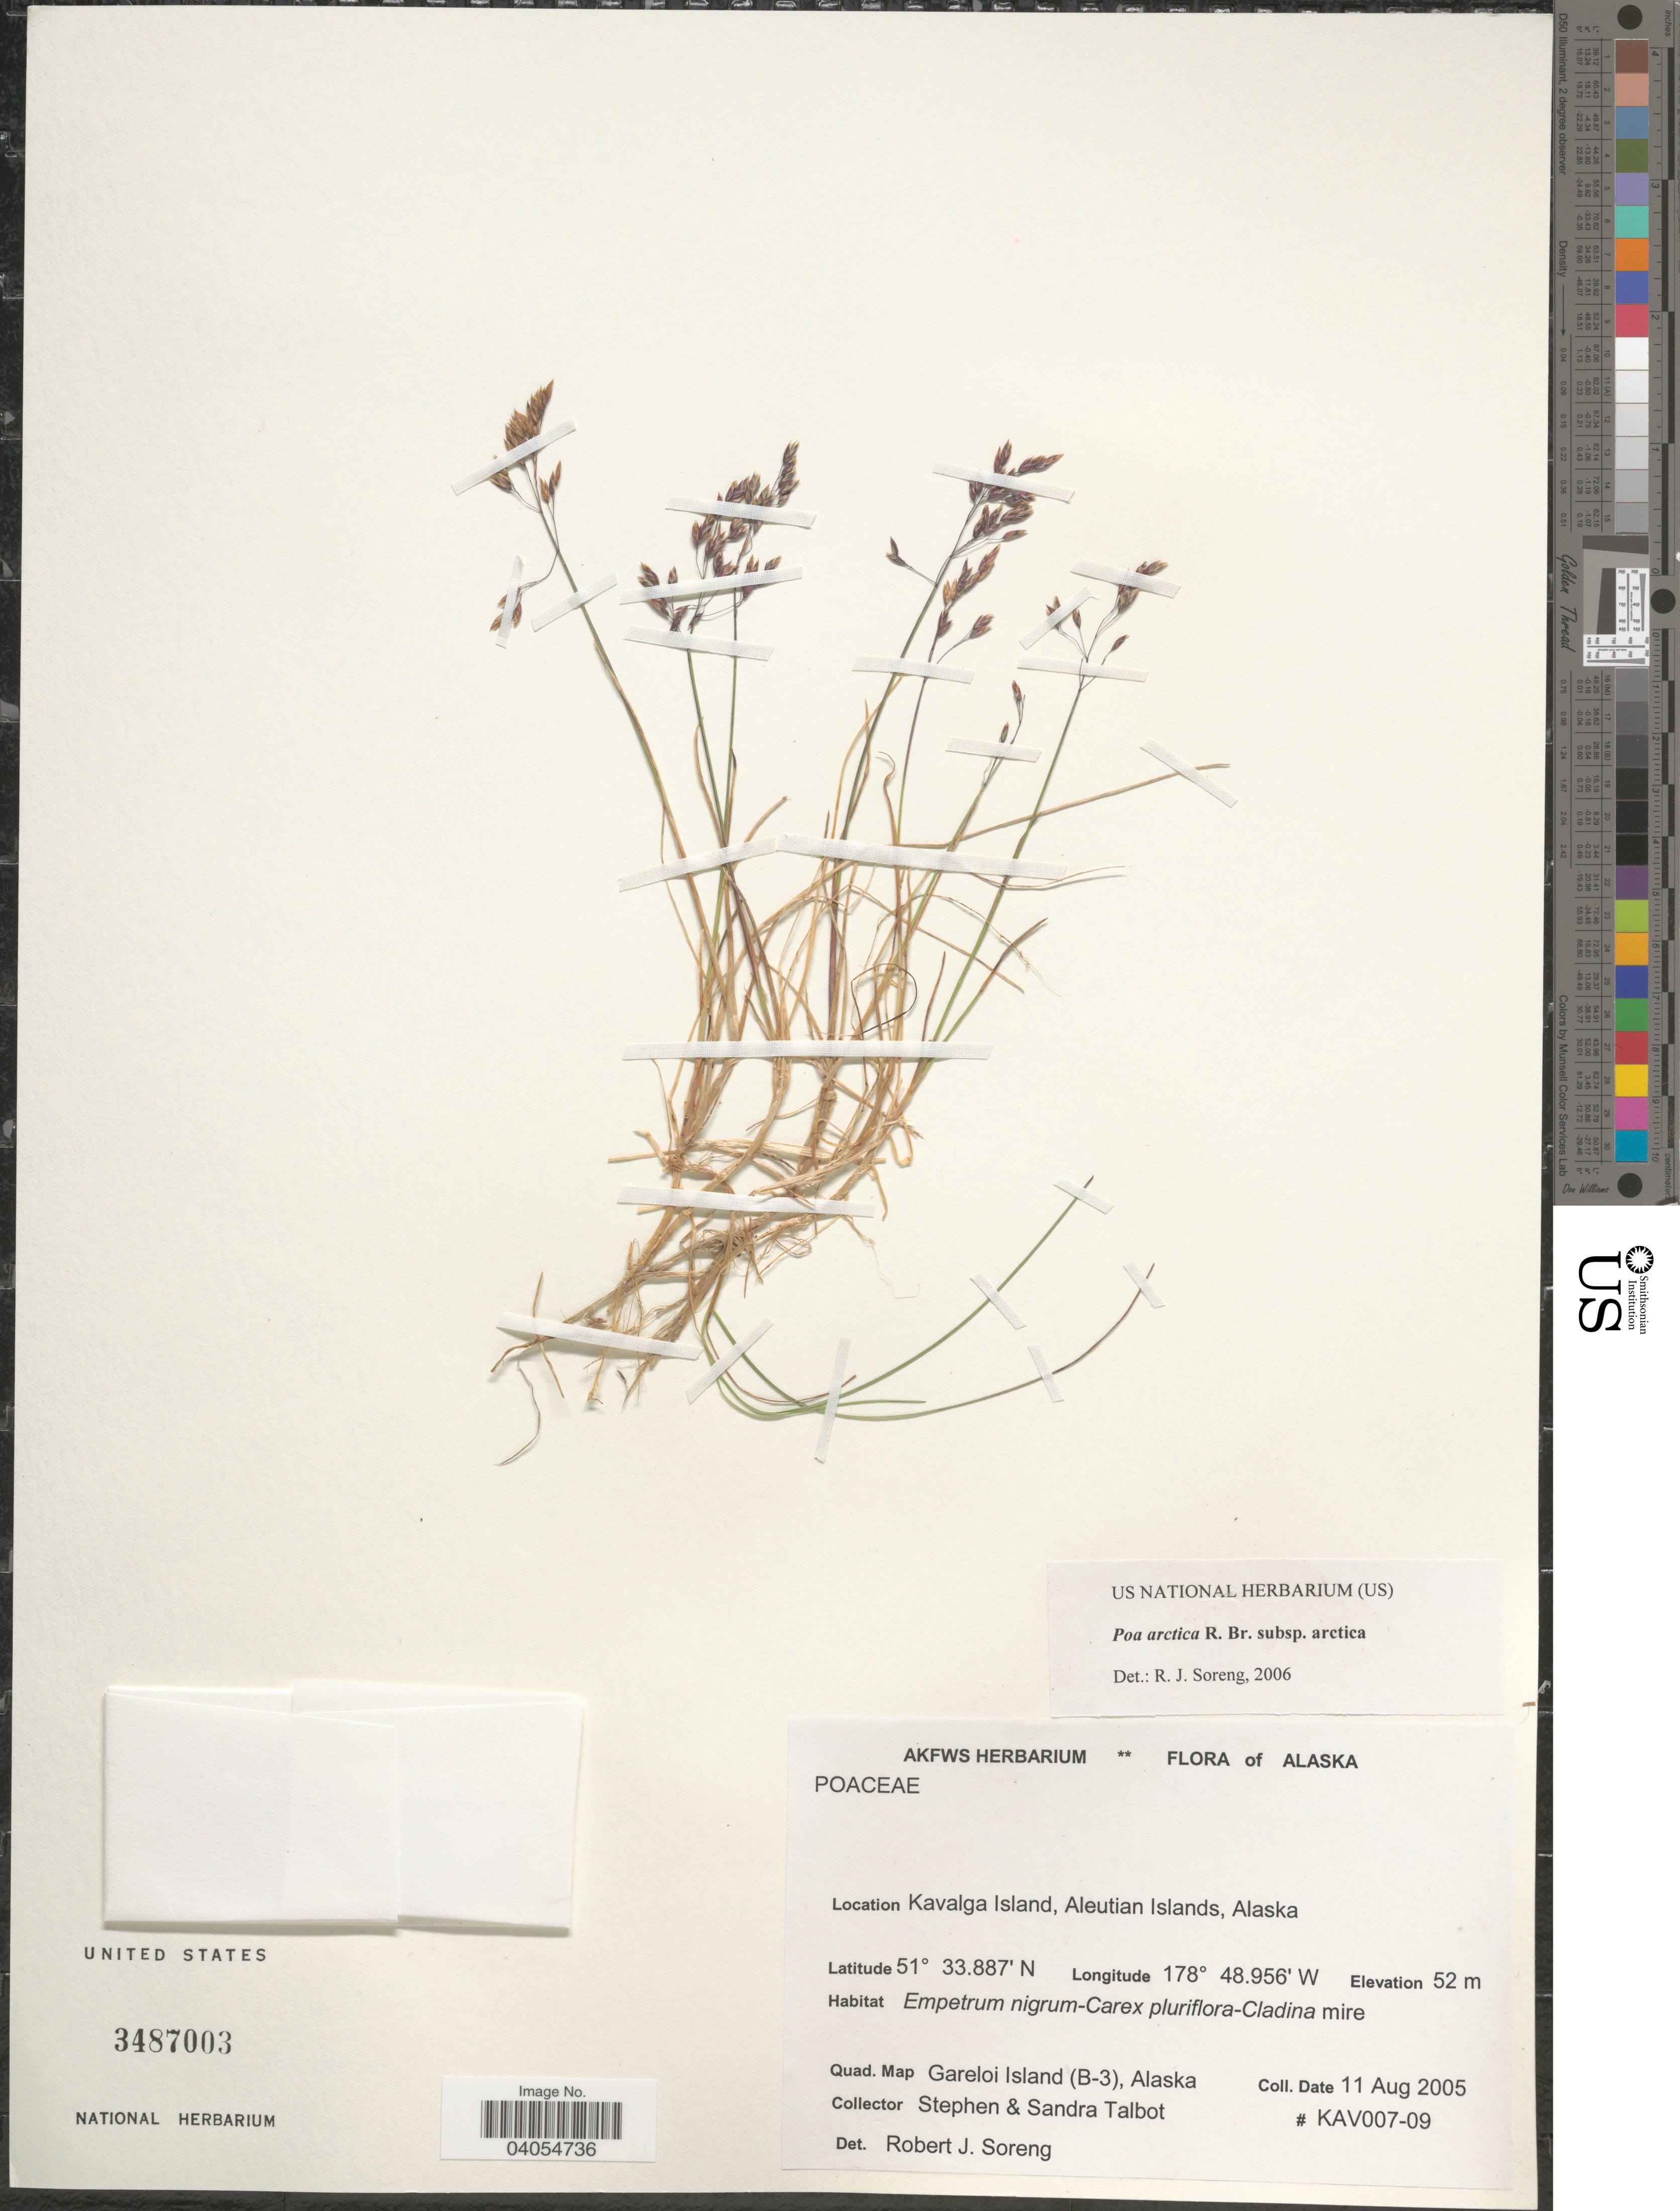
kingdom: Plantae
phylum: Tracheophyta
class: Liliopsida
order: Poales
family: Poaceae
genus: Poa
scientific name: Poa arctica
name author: R. Br.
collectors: S. S. Talbot & S. Talbot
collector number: KAV007-09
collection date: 2005-08-11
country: United States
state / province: Alaska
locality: Kavalga Island, Aleutian Islands. Quad. Map Gareloi Island (B-3).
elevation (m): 52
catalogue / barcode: US 3487003